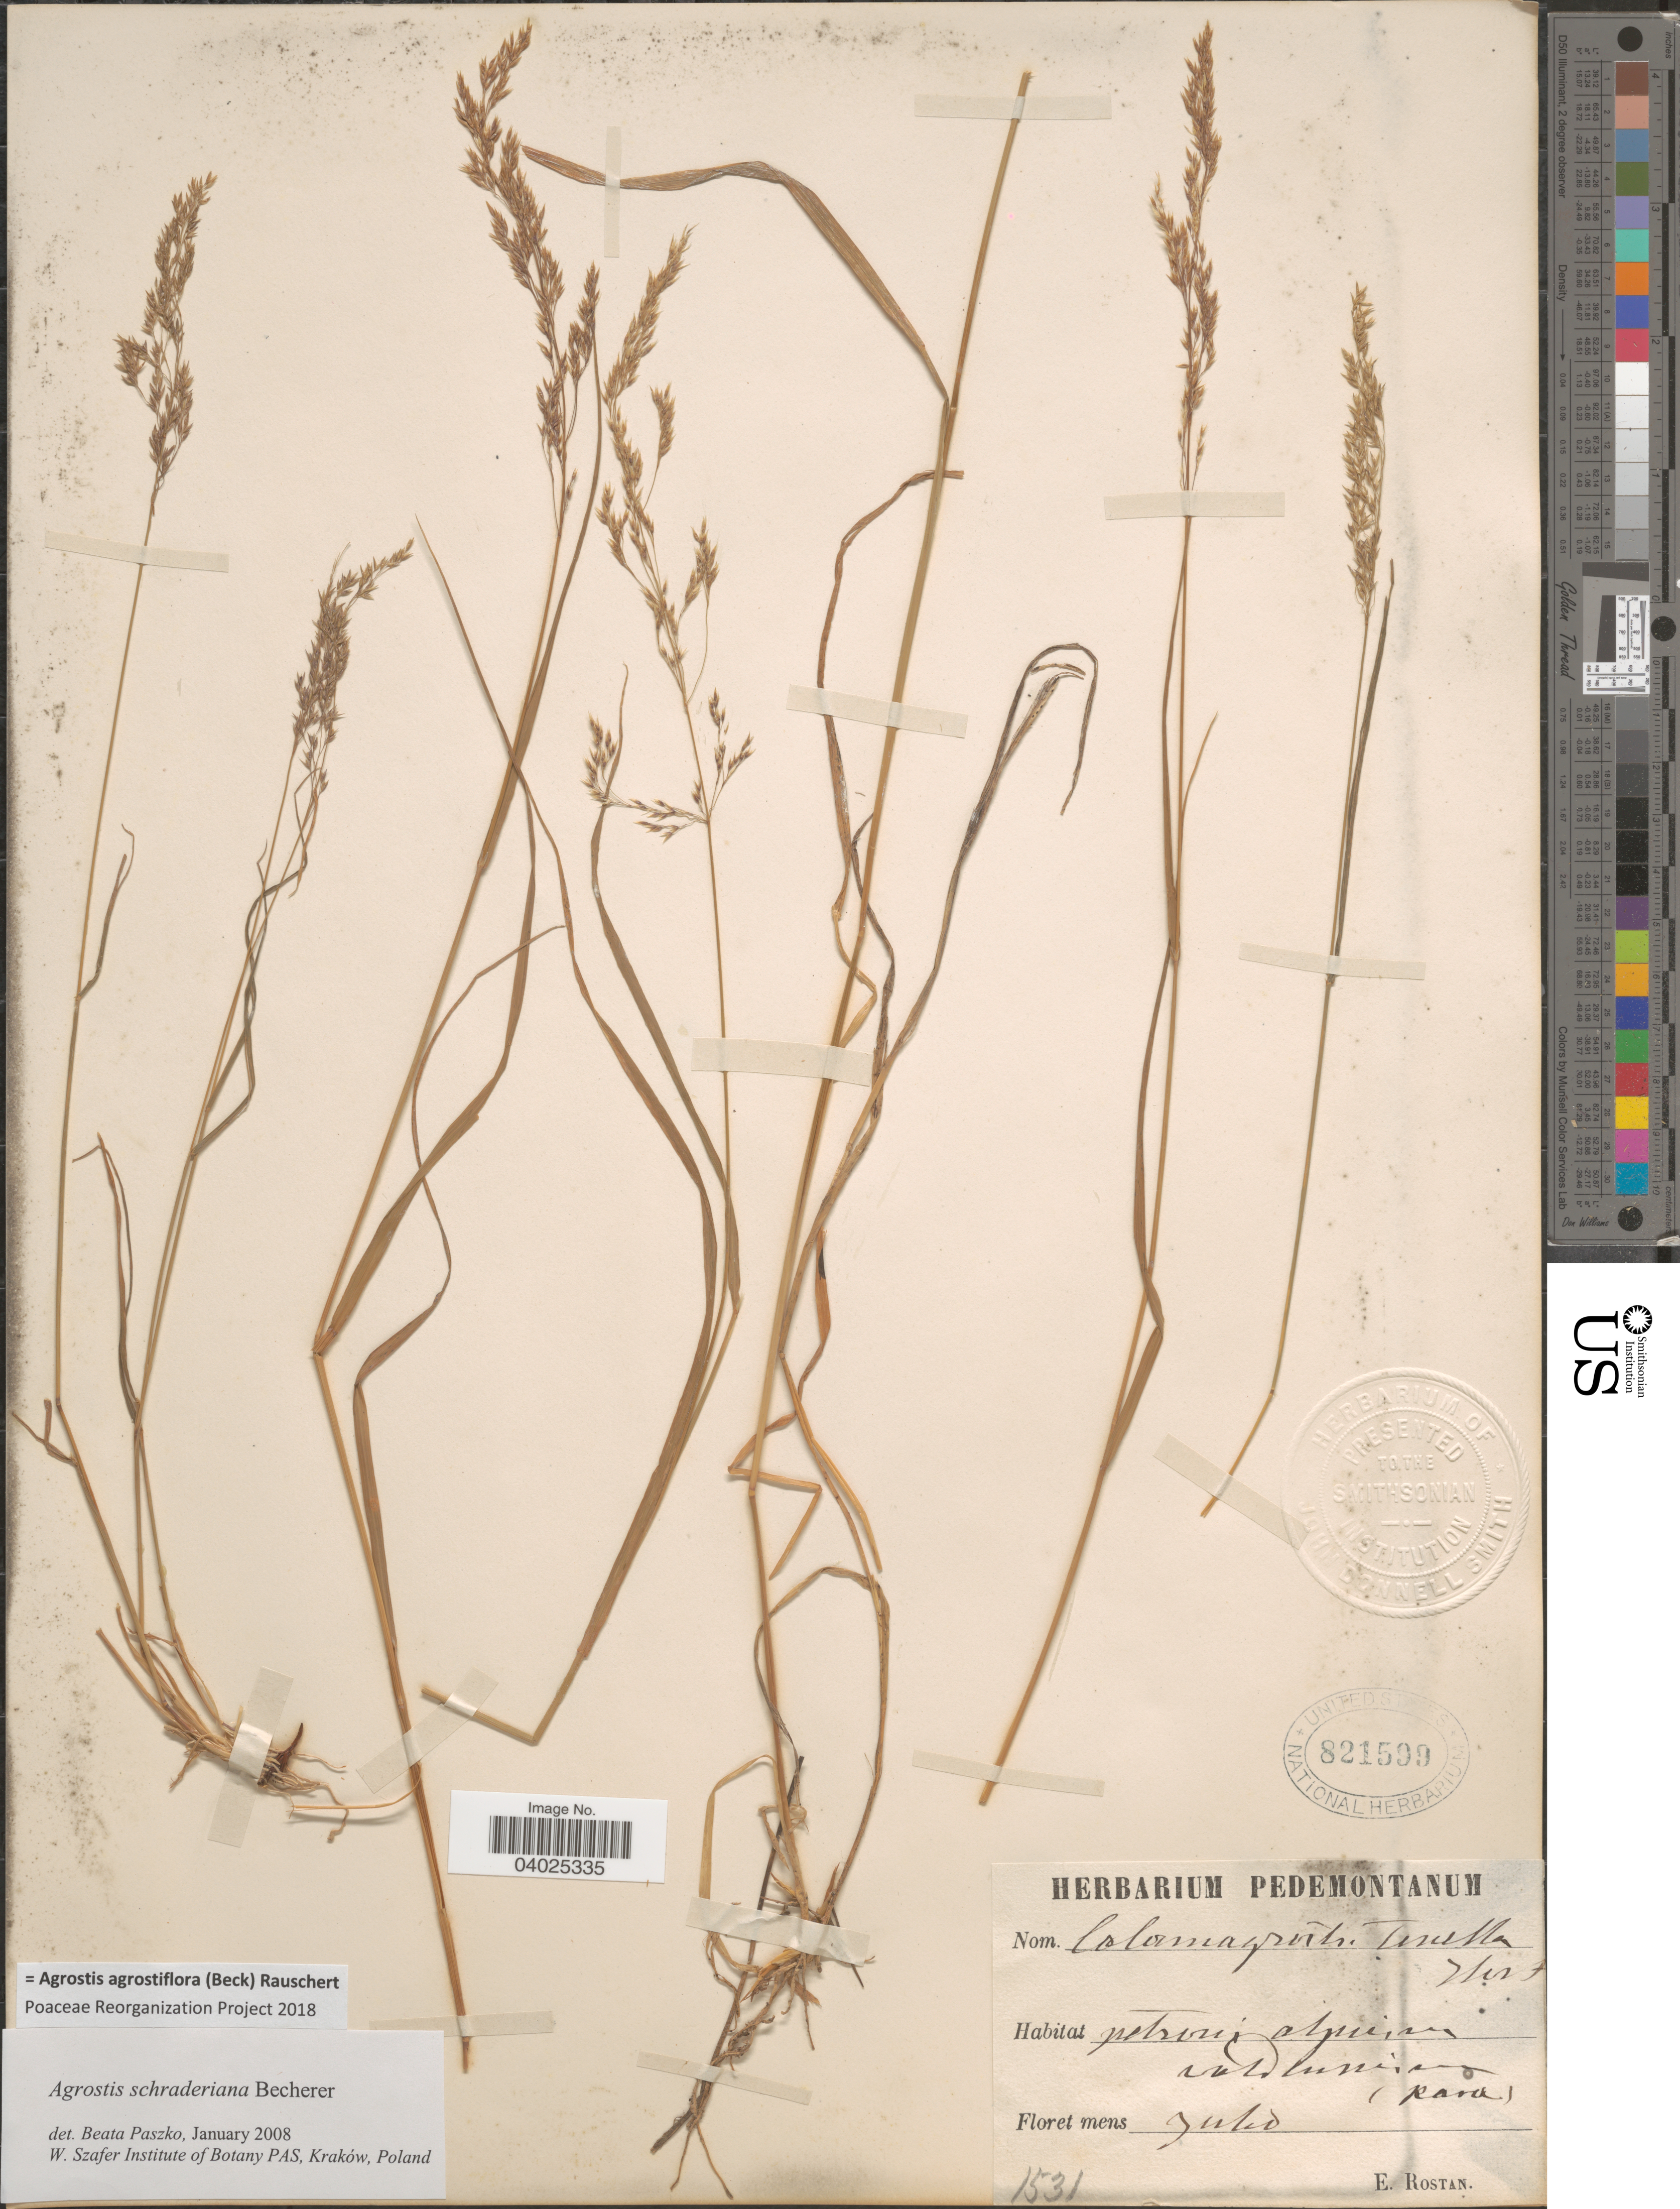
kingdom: Plantae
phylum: Tracheophyta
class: Liliopsida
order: Poales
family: Poaceae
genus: Agrostis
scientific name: Agrostis agrostiflora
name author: (Beck) Rauschert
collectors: E. Rostan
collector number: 1531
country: Italy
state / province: Piedmont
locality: Petroni alpuiru valdensium (Rara).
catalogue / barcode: US 821599